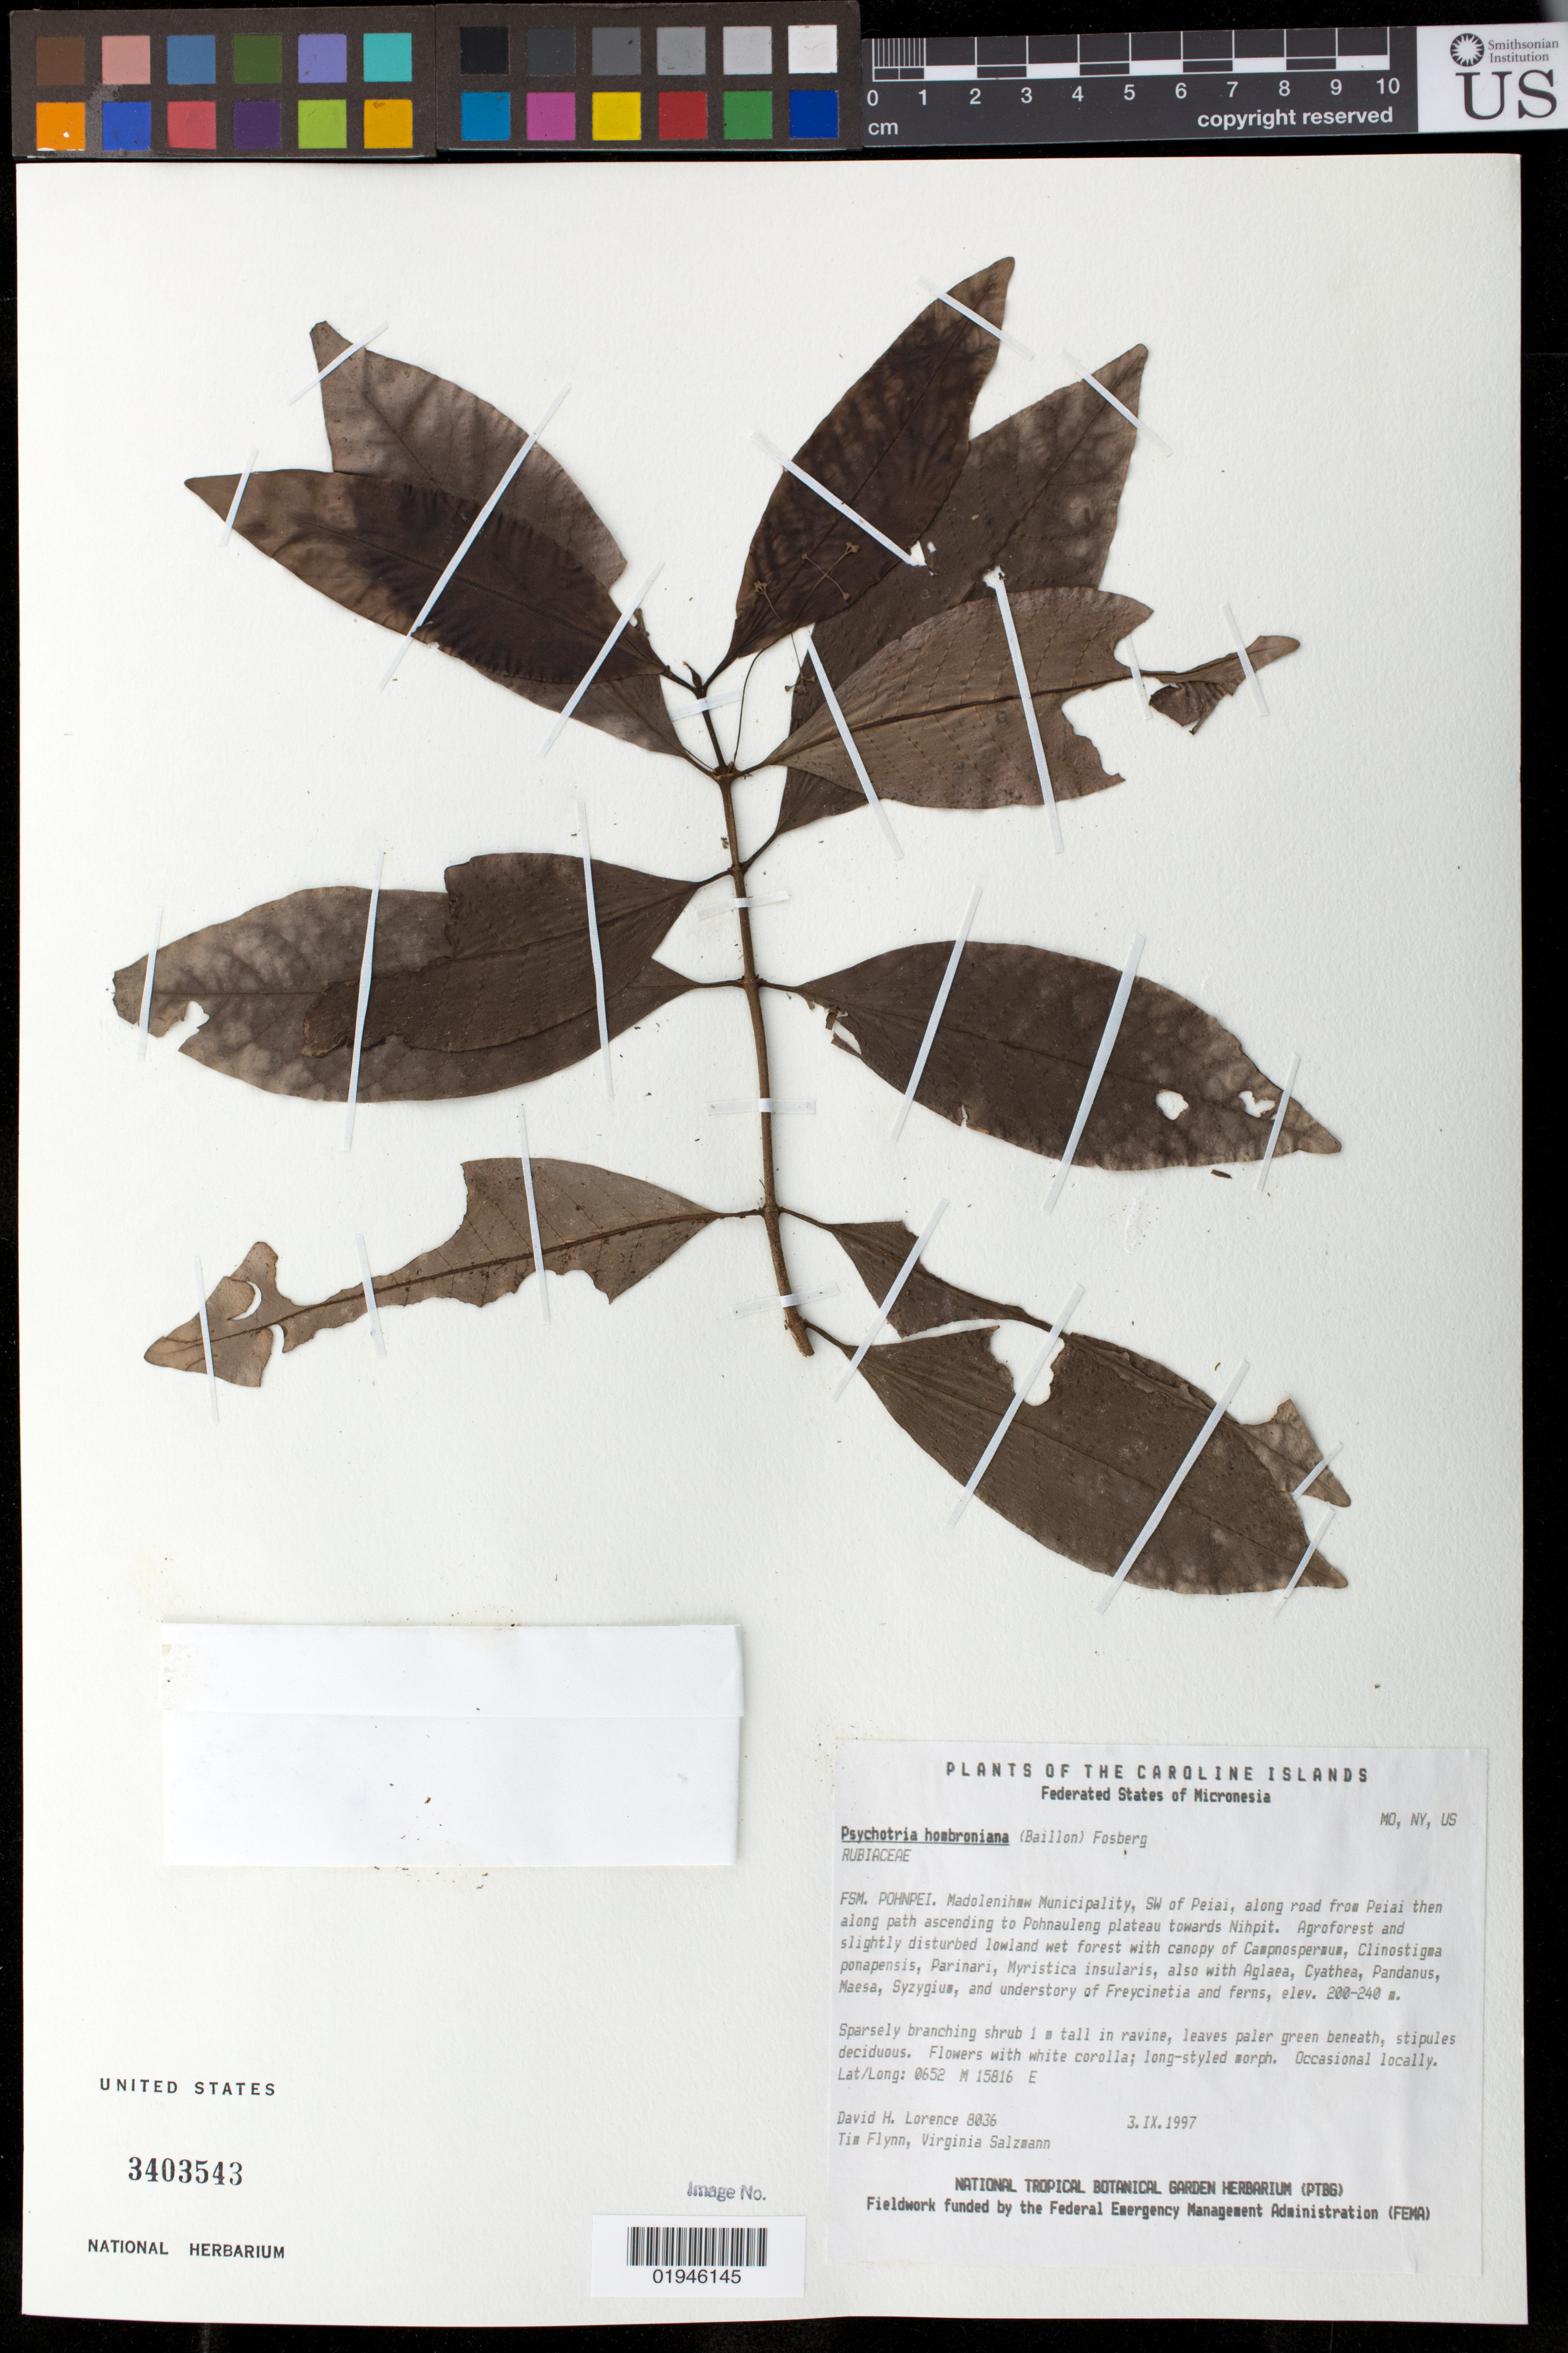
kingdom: Plantae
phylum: Tracheophyta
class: Magnoliopsida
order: Gentianales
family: Rubiaceae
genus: Psychotria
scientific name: Psychotria hombroniana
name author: (Baill.) Fosberg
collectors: D. Lorence, T. Flynn & V. Salzman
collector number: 8036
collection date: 1997-09-03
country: Micronesia, Federated States of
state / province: Pohnpei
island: Pohnpei [Ponape]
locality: Madolenihmw Municipality, SW of Peiai, along road from Peiai the along path ascending to Pohnauleng plateau towards Niphit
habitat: Agroforest and slightly disturbed lowland wet forest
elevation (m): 200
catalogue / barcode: US 3403543